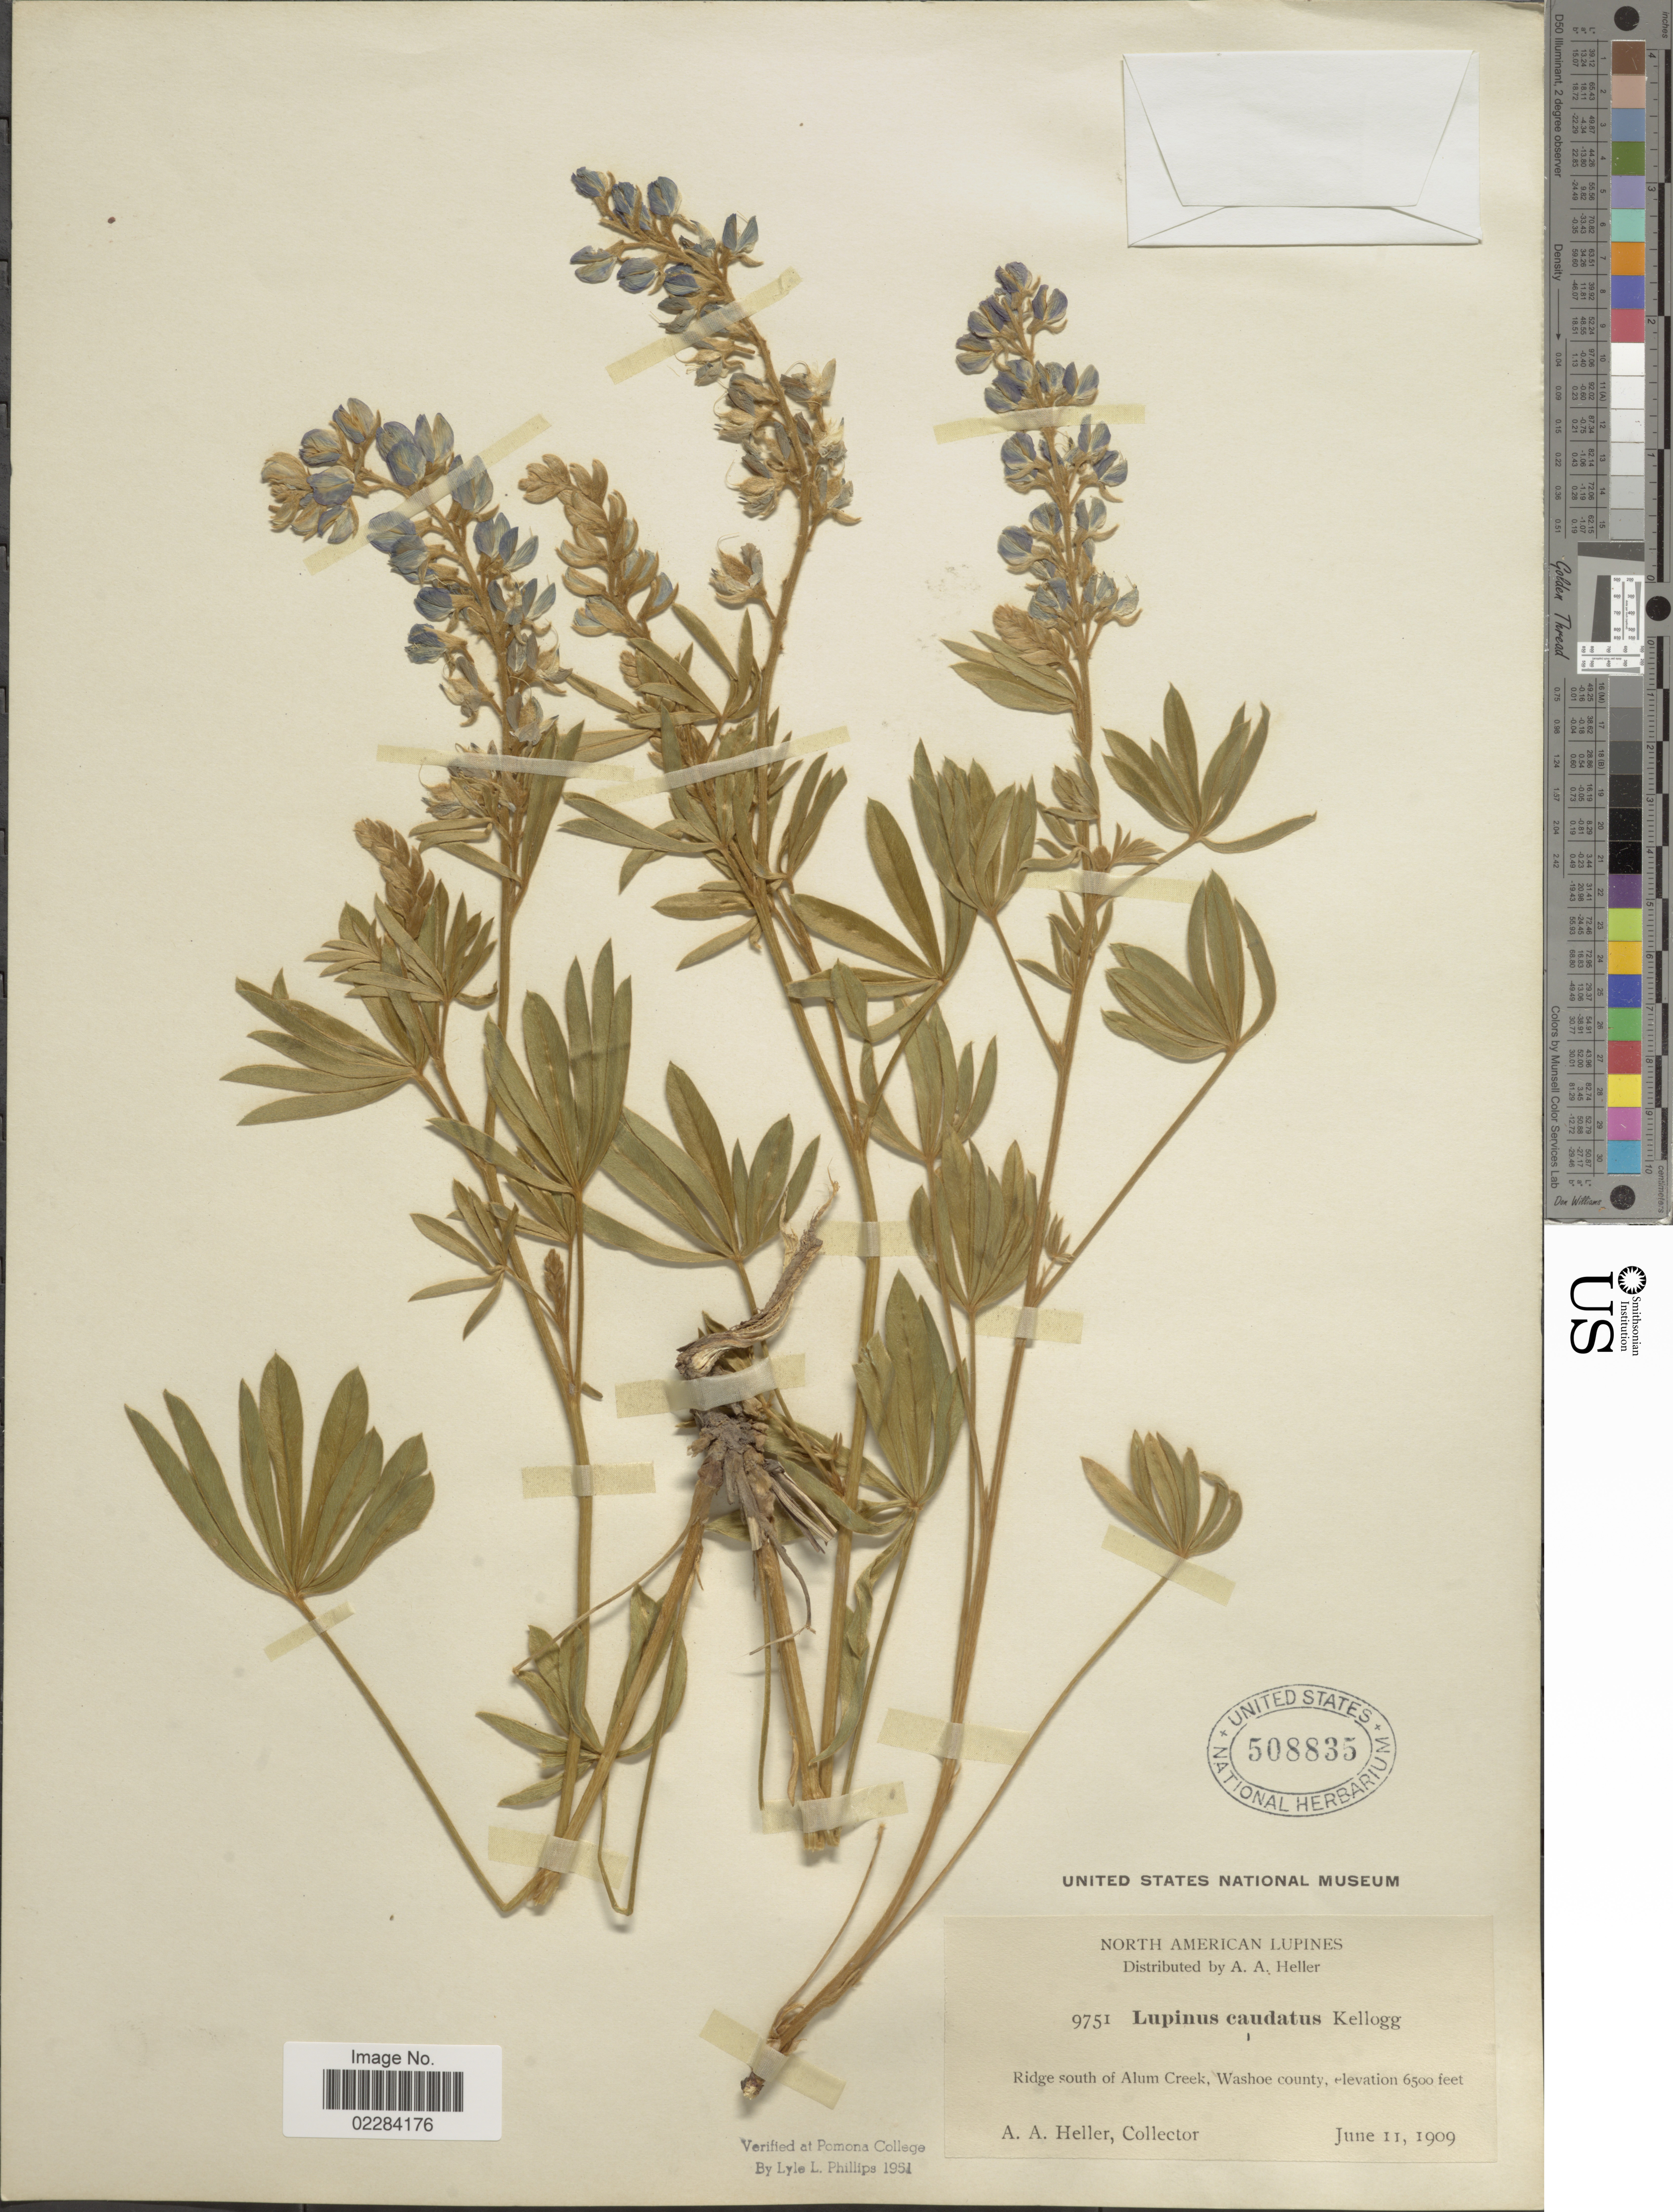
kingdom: Plantae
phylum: Tracheophyta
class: Magnoliopsida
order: Fabales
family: Fabaceae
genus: Lupinus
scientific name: Lupinus caudatus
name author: Kellogg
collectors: A. A. Heller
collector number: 9751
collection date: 1909-06-11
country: United States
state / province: Nevada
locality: North Americam Lupines. Ridge south of Alum Creek, Washoe county.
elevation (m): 1981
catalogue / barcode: US 508835